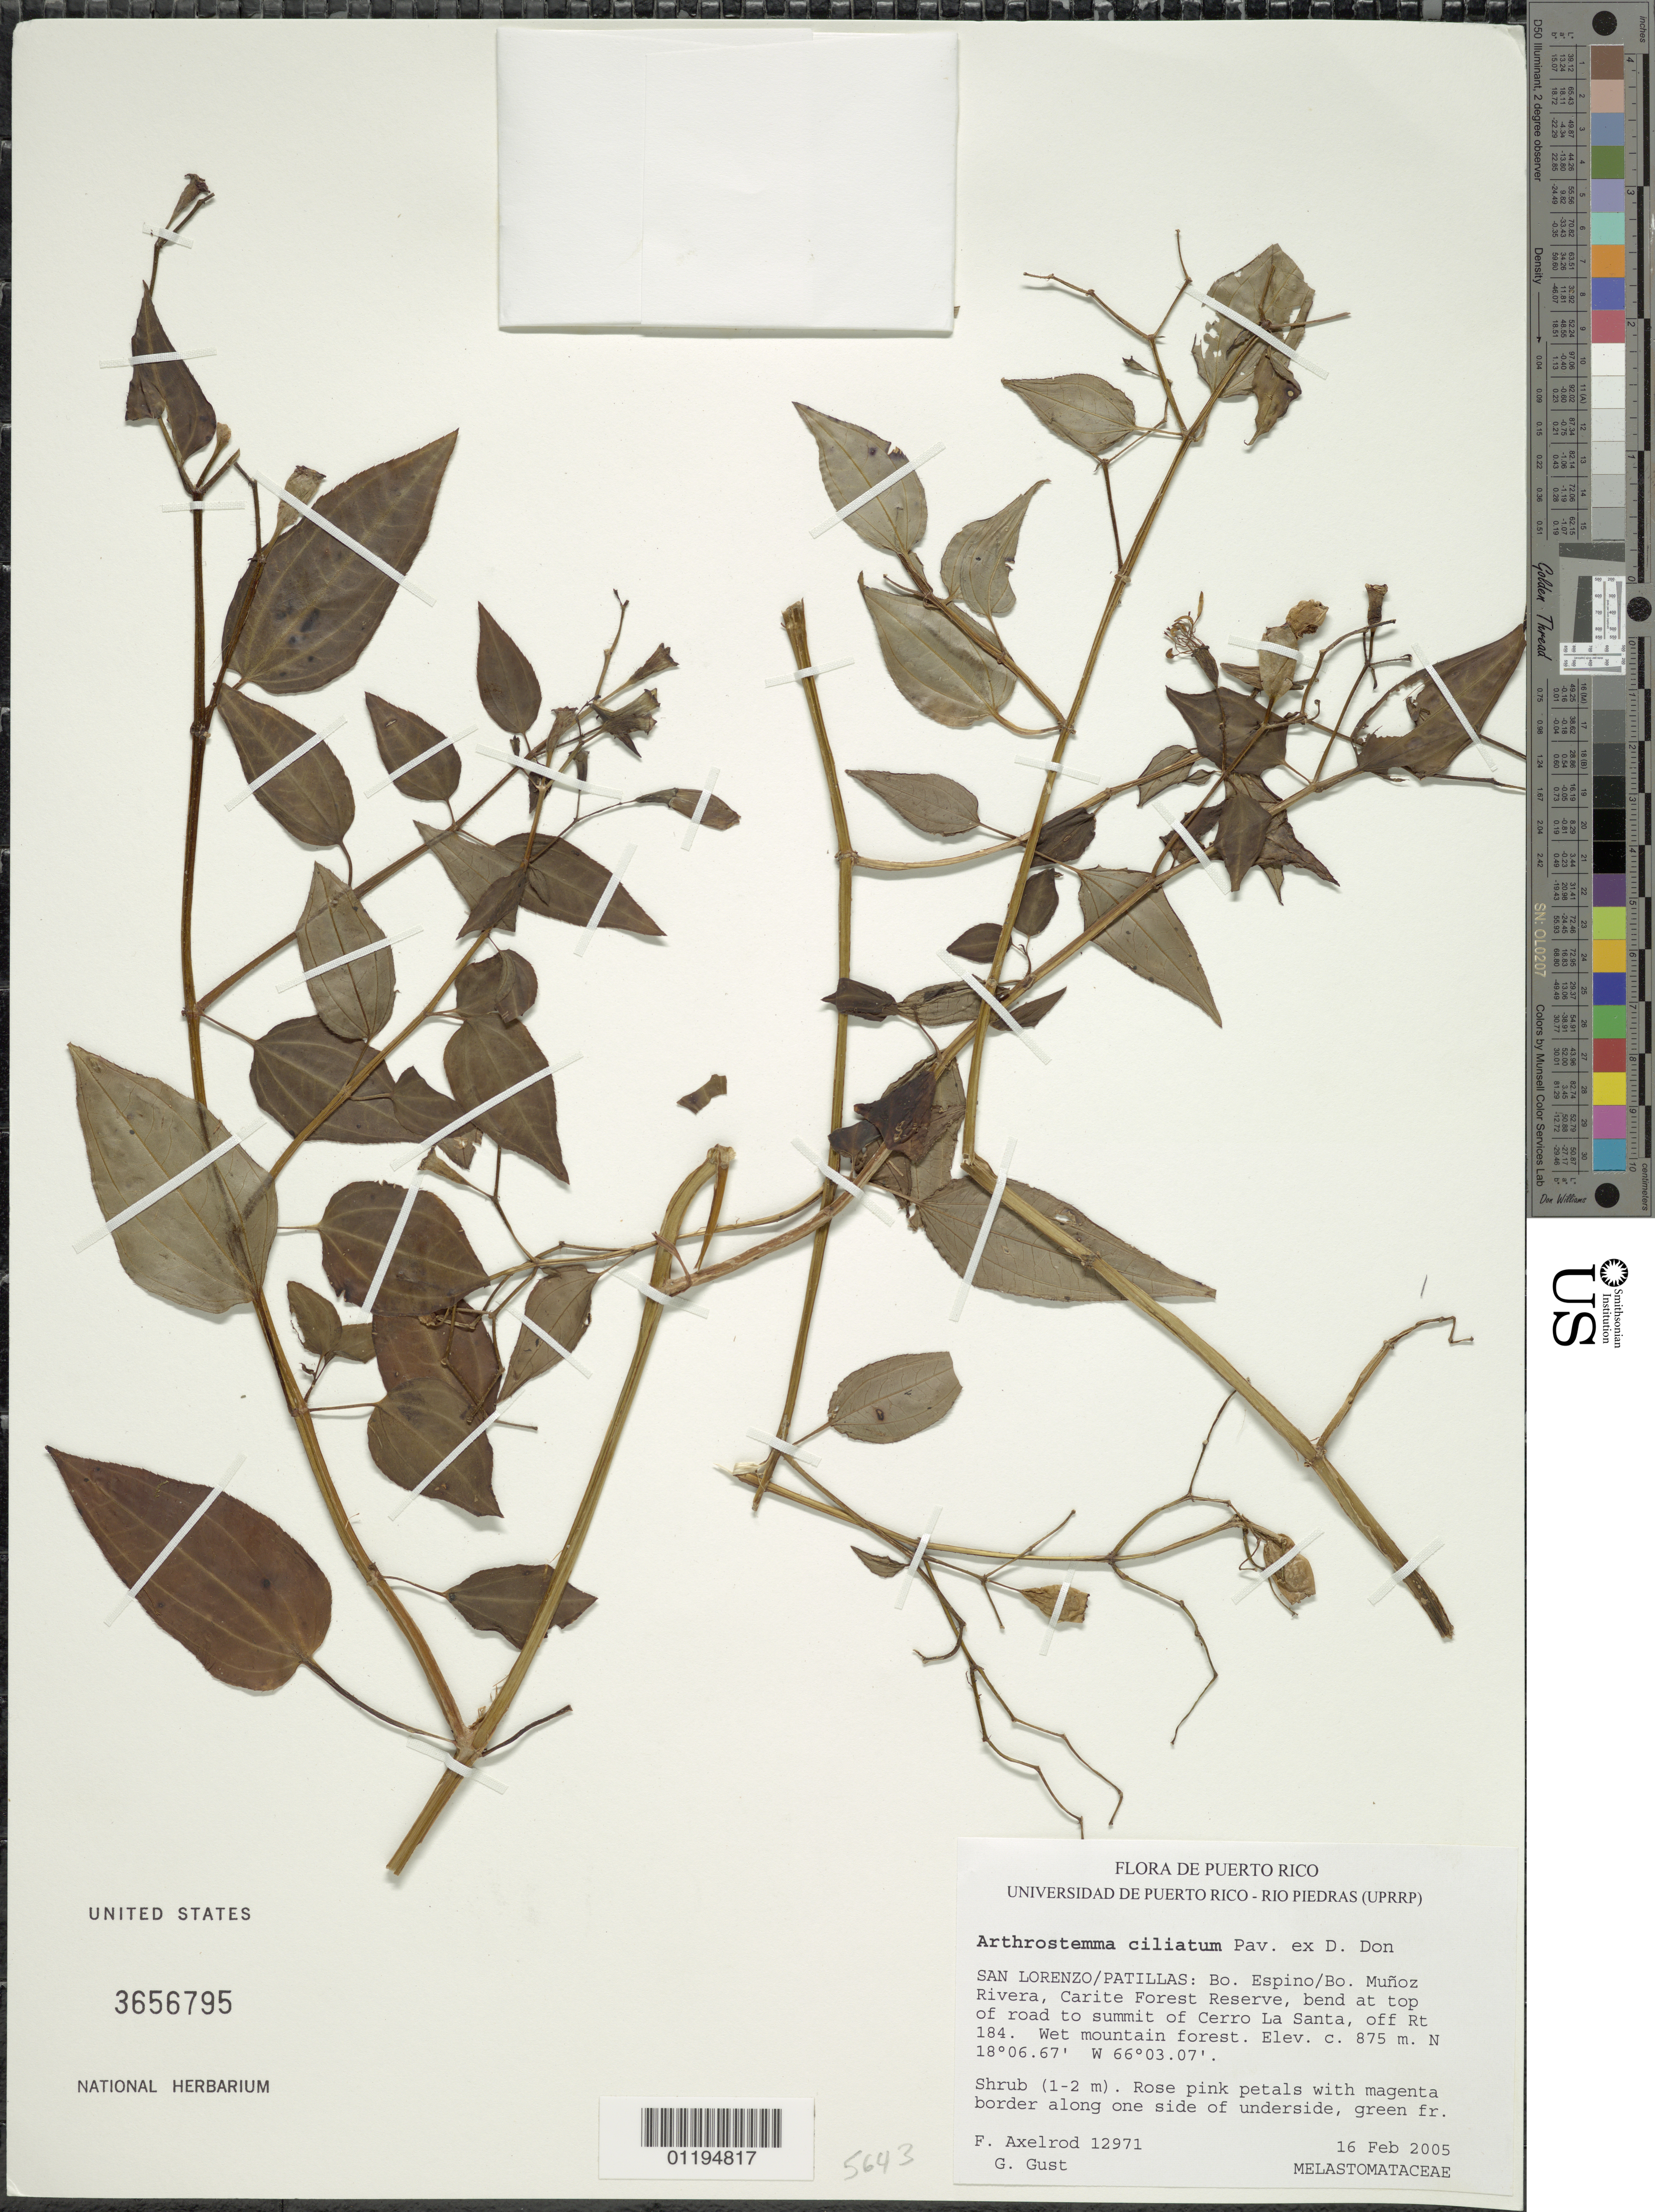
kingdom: Plantae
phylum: Tracheophyta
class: Magnoliopsida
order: Myrtales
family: Melastomataceae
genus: Arthrostemma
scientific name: Arthrostemma ciliatum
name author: Pav. ex D. Don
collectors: F. S. Axelrod & G. Gust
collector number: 12971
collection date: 2005-02-16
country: Puerto Rico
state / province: San Lorenzo-Patillas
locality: Carite Forest Reserve, bend at top of road to summit of Cerro La Santa off Rt 184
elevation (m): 875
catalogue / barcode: US 3656795